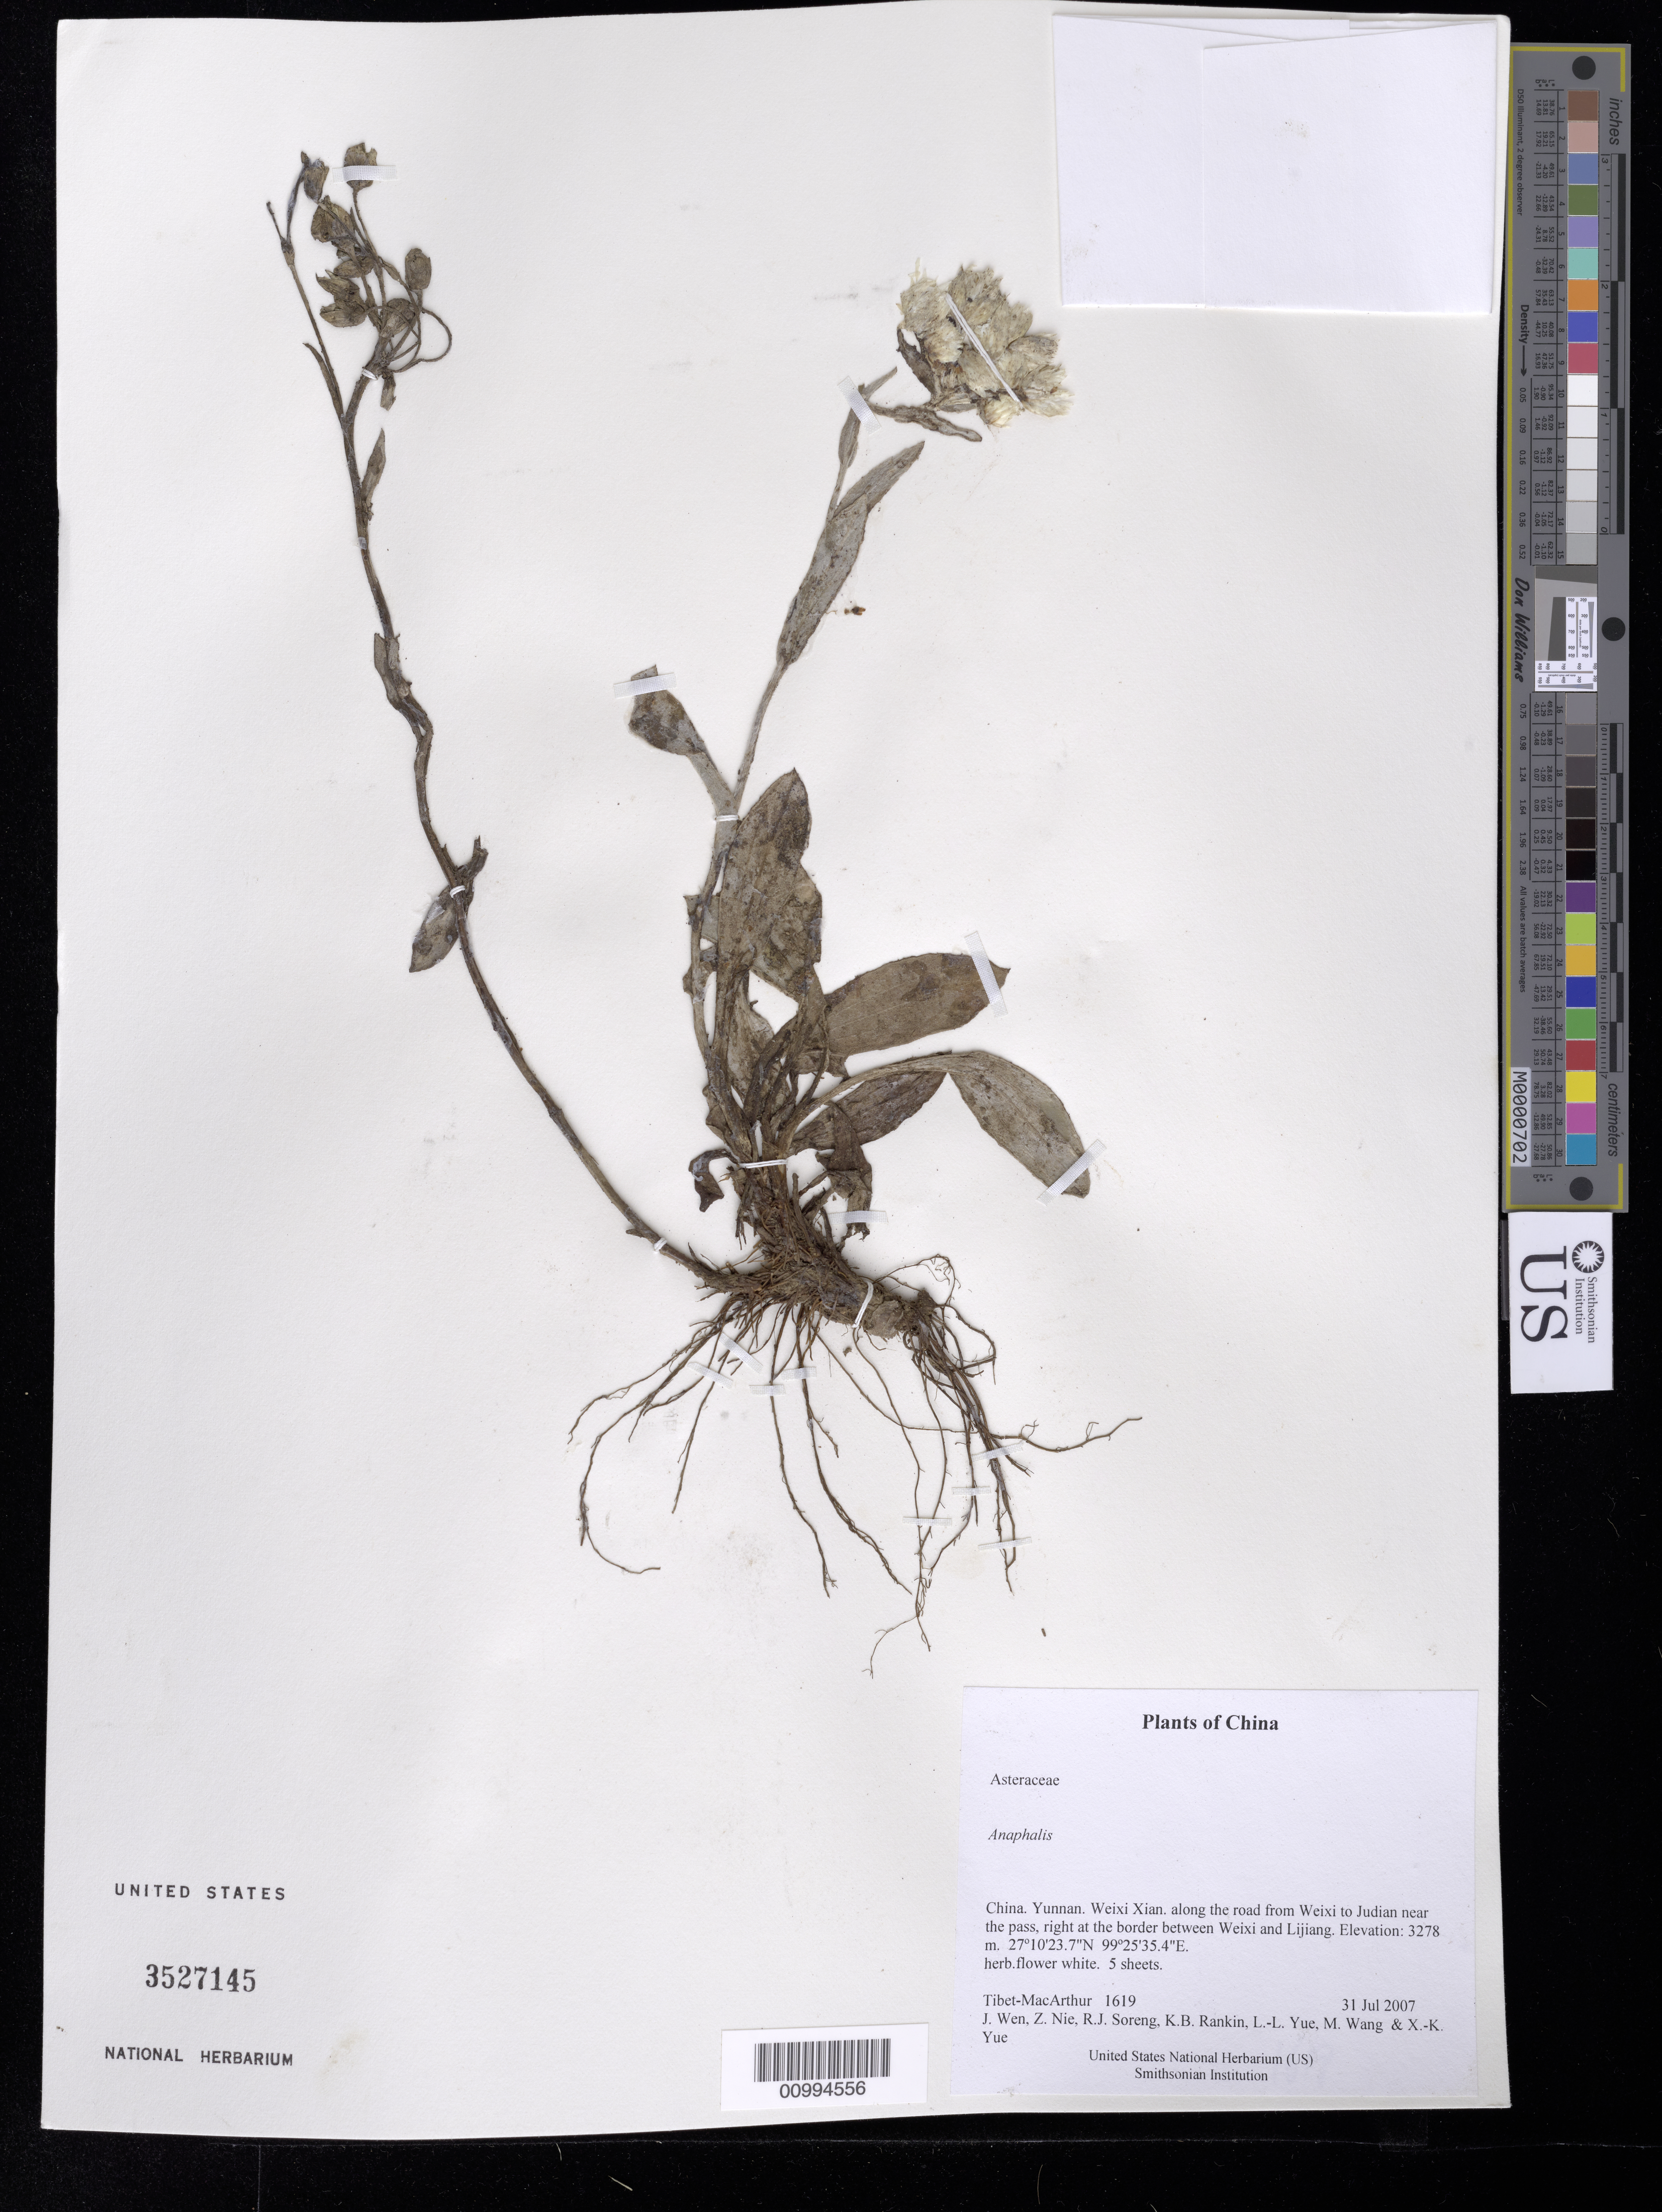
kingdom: Plantae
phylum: Tracheophyta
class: Magnoliopsida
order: Asterales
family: Asteraceae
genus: Anaphalis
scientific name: Anaphalis sp.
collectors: Tibet-MacArthur, J. Wen, Z. Nie, R. J. Soreng, K. Rankin, L. Yue, M. Wang & X. Yue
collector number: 1619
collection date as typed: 31 Jul 2007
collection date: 2007-07-31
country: China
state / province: Yunnan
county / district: Weixi Xian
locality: along the road from Weixi to Judian near the pass, right at the border between Weixi and Lijiang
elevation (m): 3278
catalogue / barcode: US 3527145